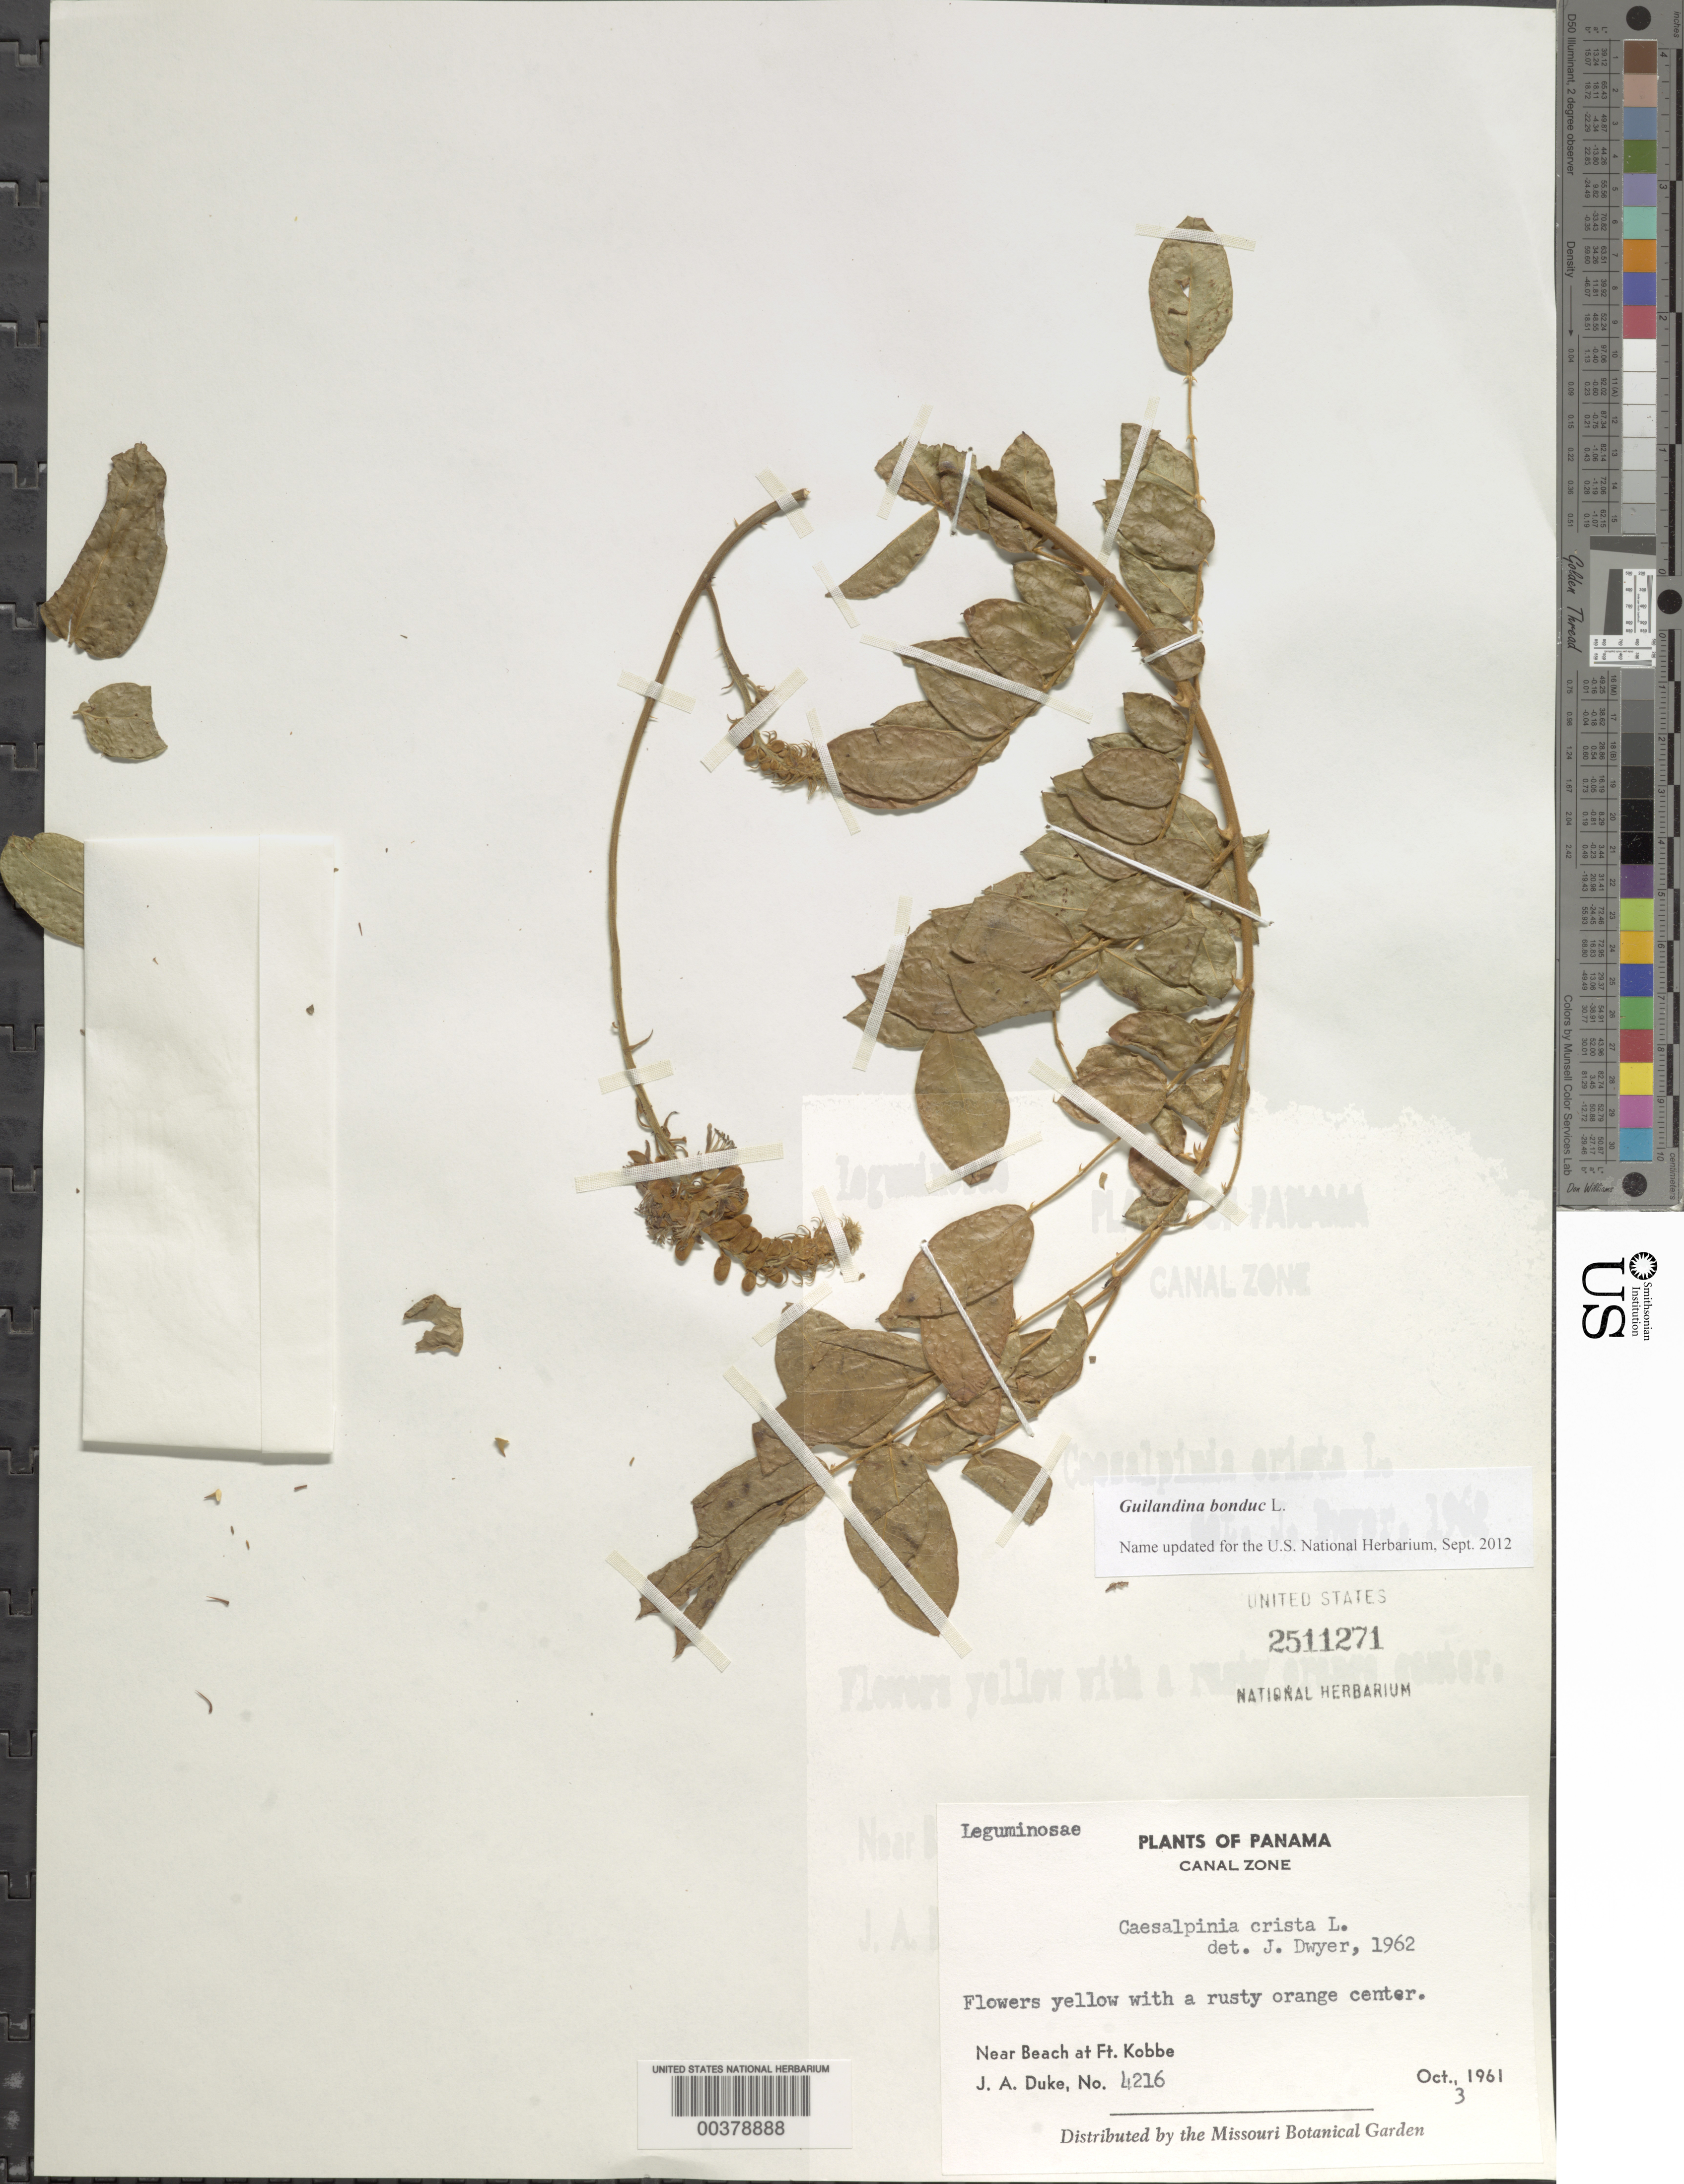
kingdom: Plantae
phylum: Tracheophyta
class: Magnoliopsida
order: Fabales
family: Fabaceae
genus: Guilandina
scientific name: Guilandina bonduc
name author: L.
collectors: J. A. Duke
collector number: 4216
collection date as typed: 03 Oct 1961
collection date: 1961-10-03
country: Panama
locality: Near beach at Ft. Koke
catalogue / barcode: US 2511271